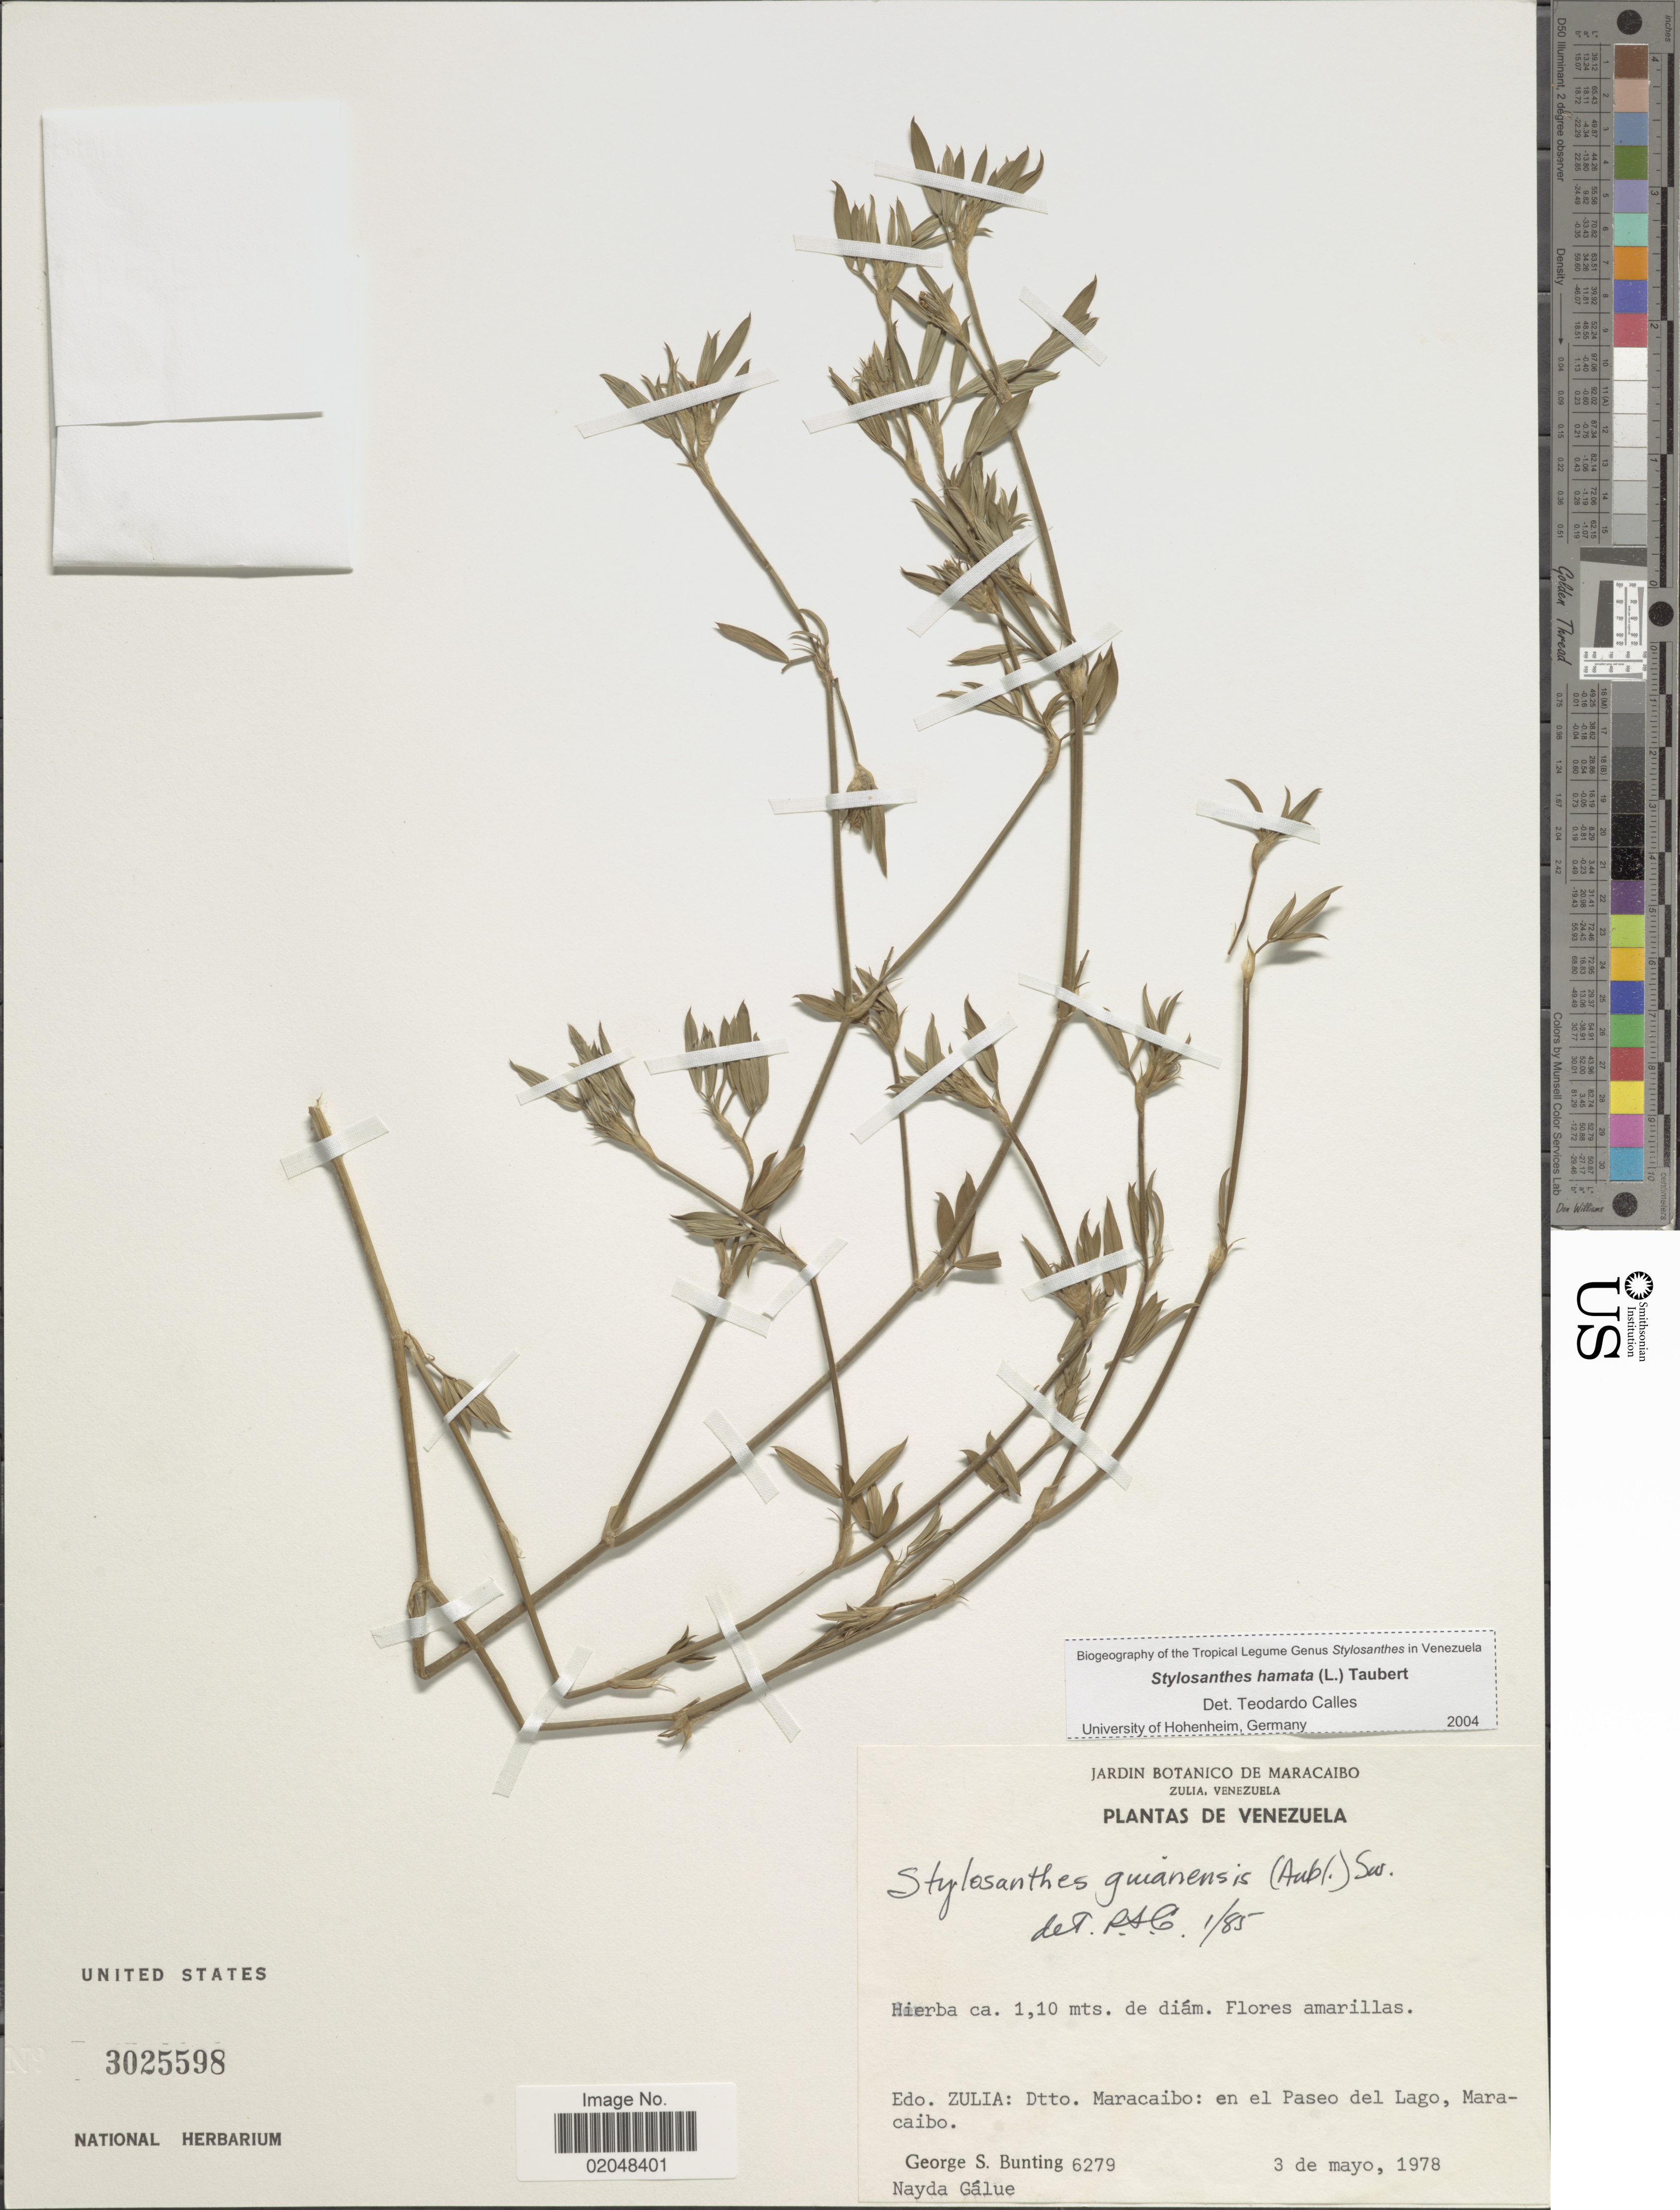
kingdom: Plantae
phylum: Tracheophyta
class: Magnoliopsida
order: Fabales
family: Fabaceae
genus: Stylosanthes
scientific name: Stylosanthes hamata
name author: (L.) Taub.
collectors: G. S. Bunting & N. Galué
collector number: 6279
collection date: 1978-05-03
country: Venezuela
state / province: Zulia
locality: Dtto. Maracaibo: en el Paseo del Lago, Maracaibo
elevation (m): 110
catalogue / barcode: US 3025598